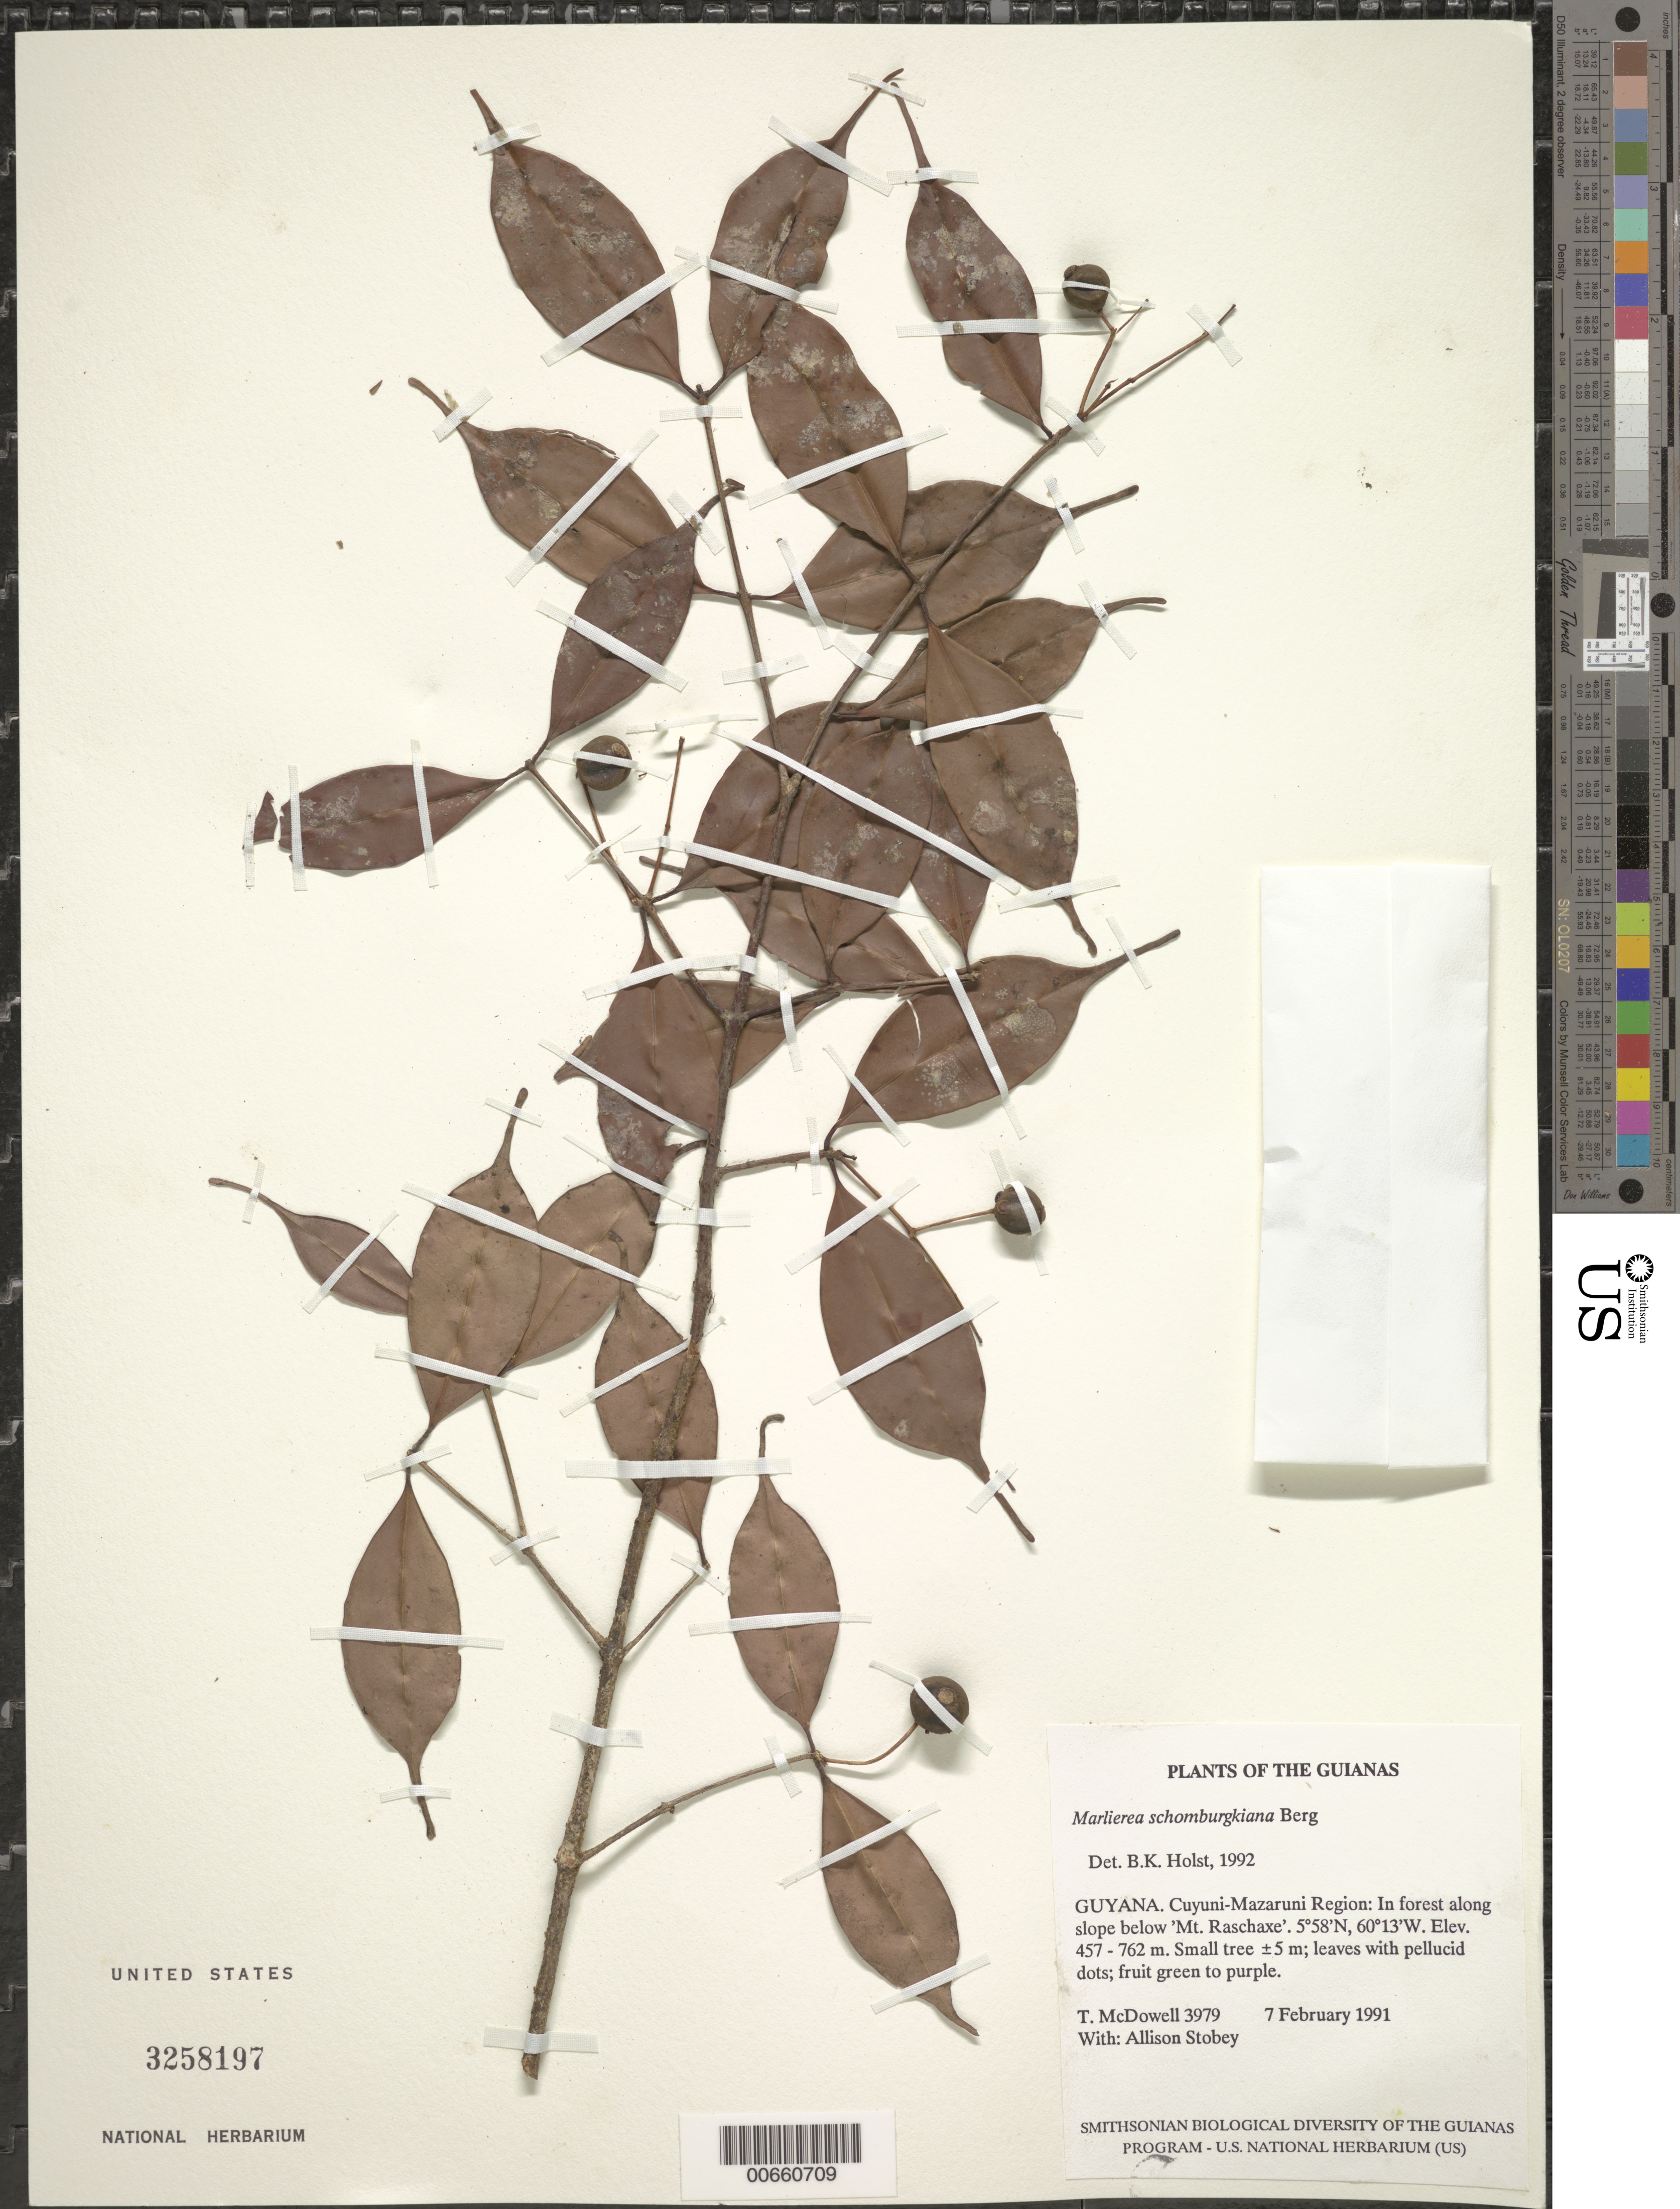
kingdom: Plantae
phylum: Tracheophyta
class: Magnoliopsida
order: Myrtales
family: Myrtaceae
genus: Myrcia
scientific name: Myrcia neoschomburgkiana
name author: E. Lucas & C.E. Wilson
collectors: T. McDowell & A. Stobey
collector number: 3979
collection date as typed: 7 February 1991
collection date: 1991-02-07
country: Guyana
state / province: Cuyuni-Mazaruni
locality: Along slope below Mt. Raschaxe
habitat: Forest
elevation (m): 457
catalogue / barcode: US 3258197